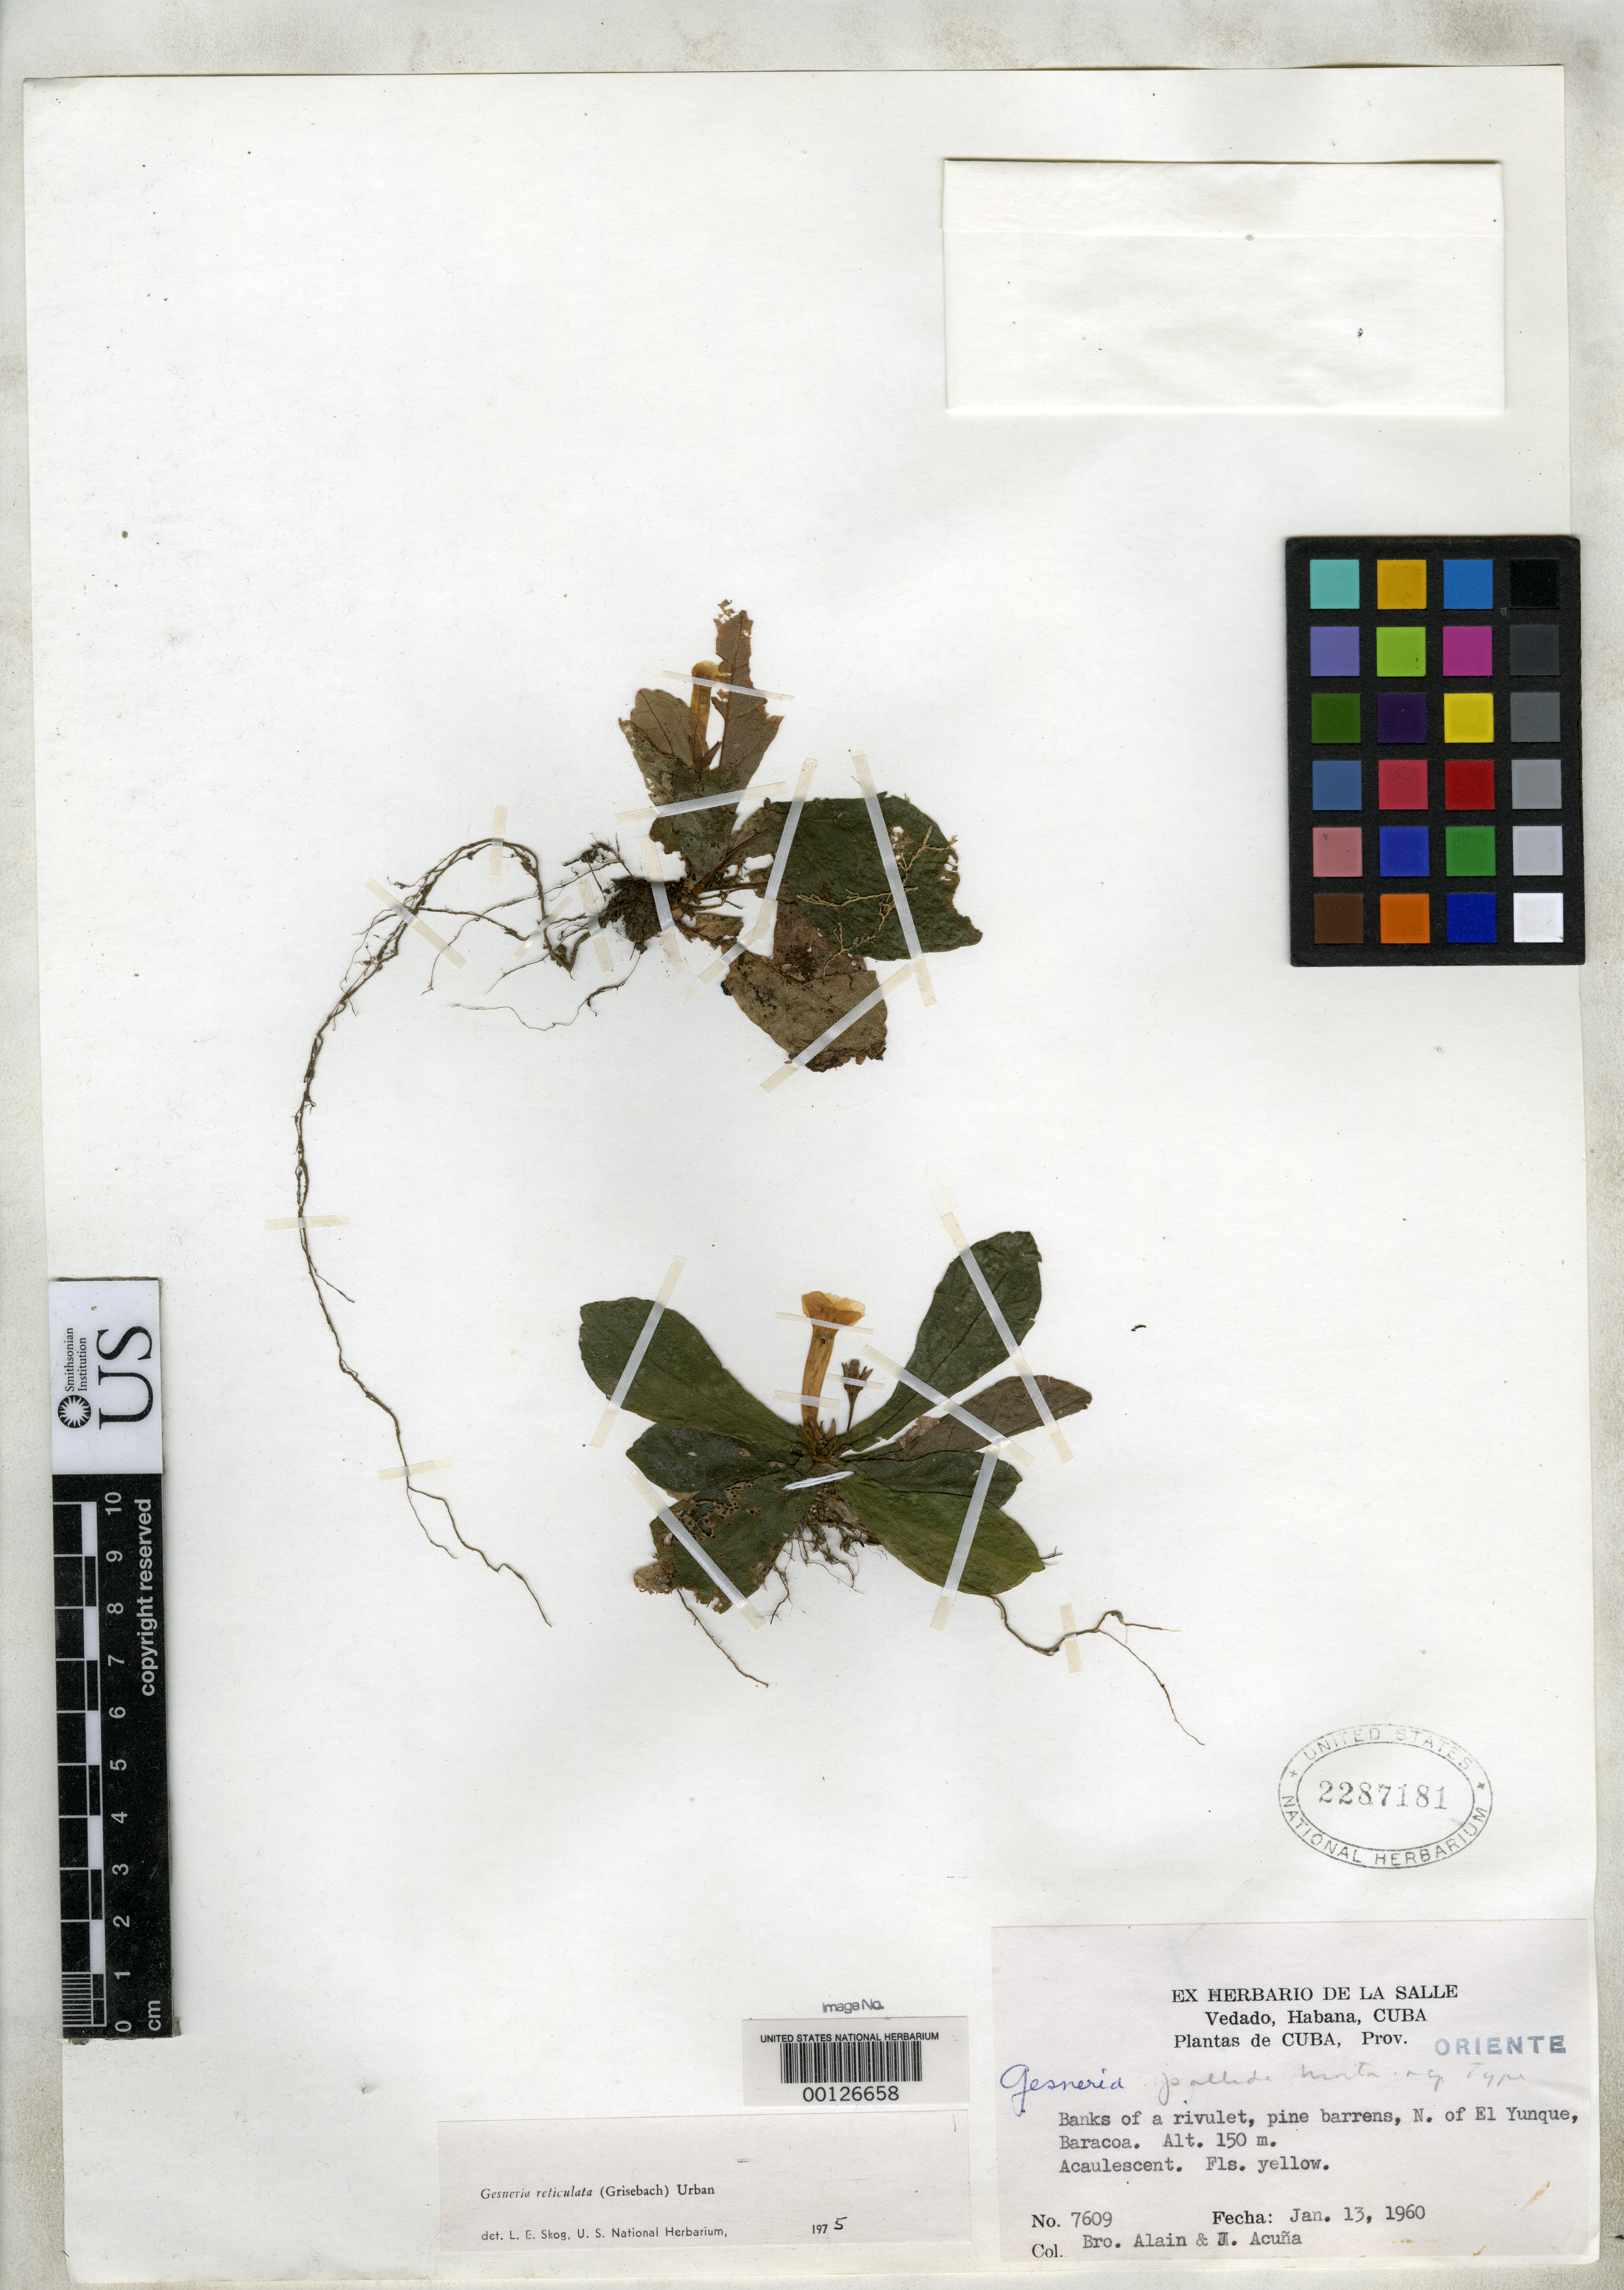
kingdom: Plantae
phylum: Tracheophyta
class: Magnoliopsida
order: Lamiales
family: Gesneriaceae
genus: Gesneria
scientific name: Gesneria pallida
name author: C.V. Morton ex Borhidi & Muniz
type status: Isotype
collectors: A. H. Liogier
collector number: Alain 7609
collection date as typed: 13 Jan 1960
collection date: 1960-01-13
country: Cuba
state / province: Oriente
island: Greater Antilles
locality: North of El Yunque, Baracoa.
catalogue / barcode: US 2287181